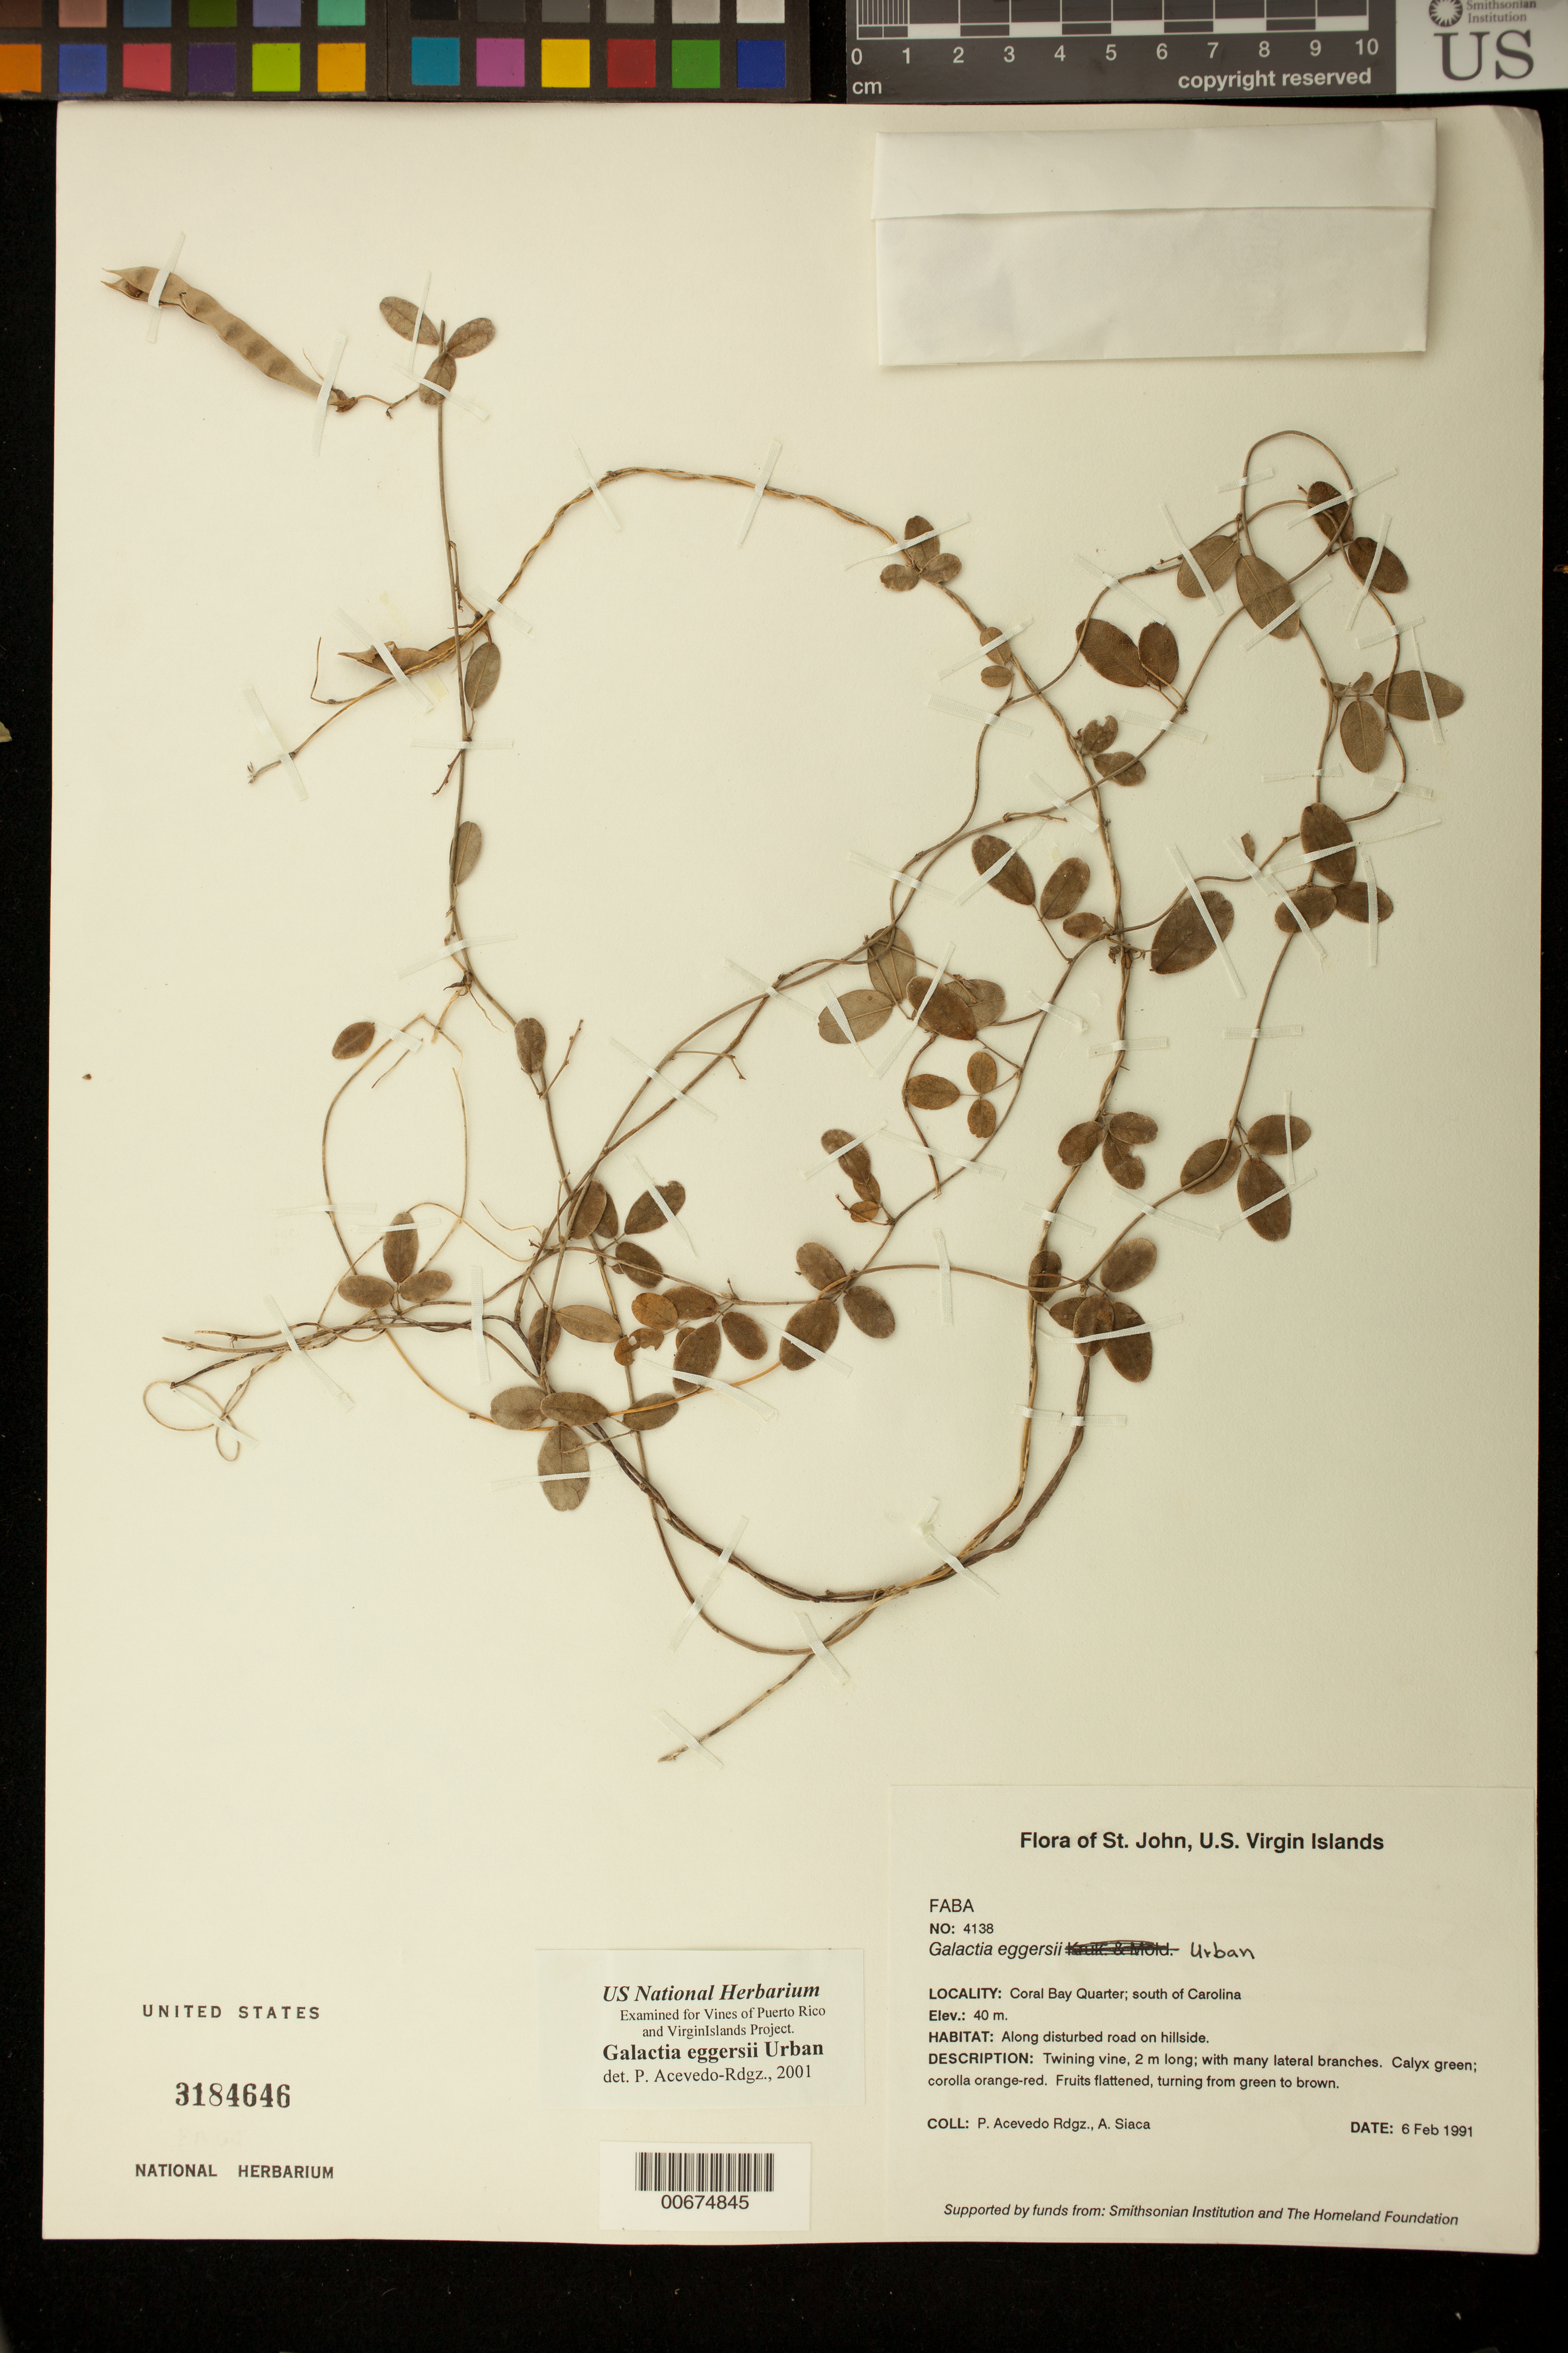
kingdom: Plantae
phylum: Tracheophyta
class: Magnoliopsida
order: Fabales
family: Fabaceae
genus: Galactia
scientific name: Galactia eggersii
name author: Urb.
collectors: P. Acevedo-Rodr. & A. Siaca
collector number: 4138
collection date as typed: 06 Feb 1991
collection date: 1991-02-06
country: U.S. Virgin Islands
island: St. John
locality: Coral Bay Quarter; south of Carolina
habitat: Along disturbed road on hillside.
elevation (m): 40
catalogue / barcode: US 3184646